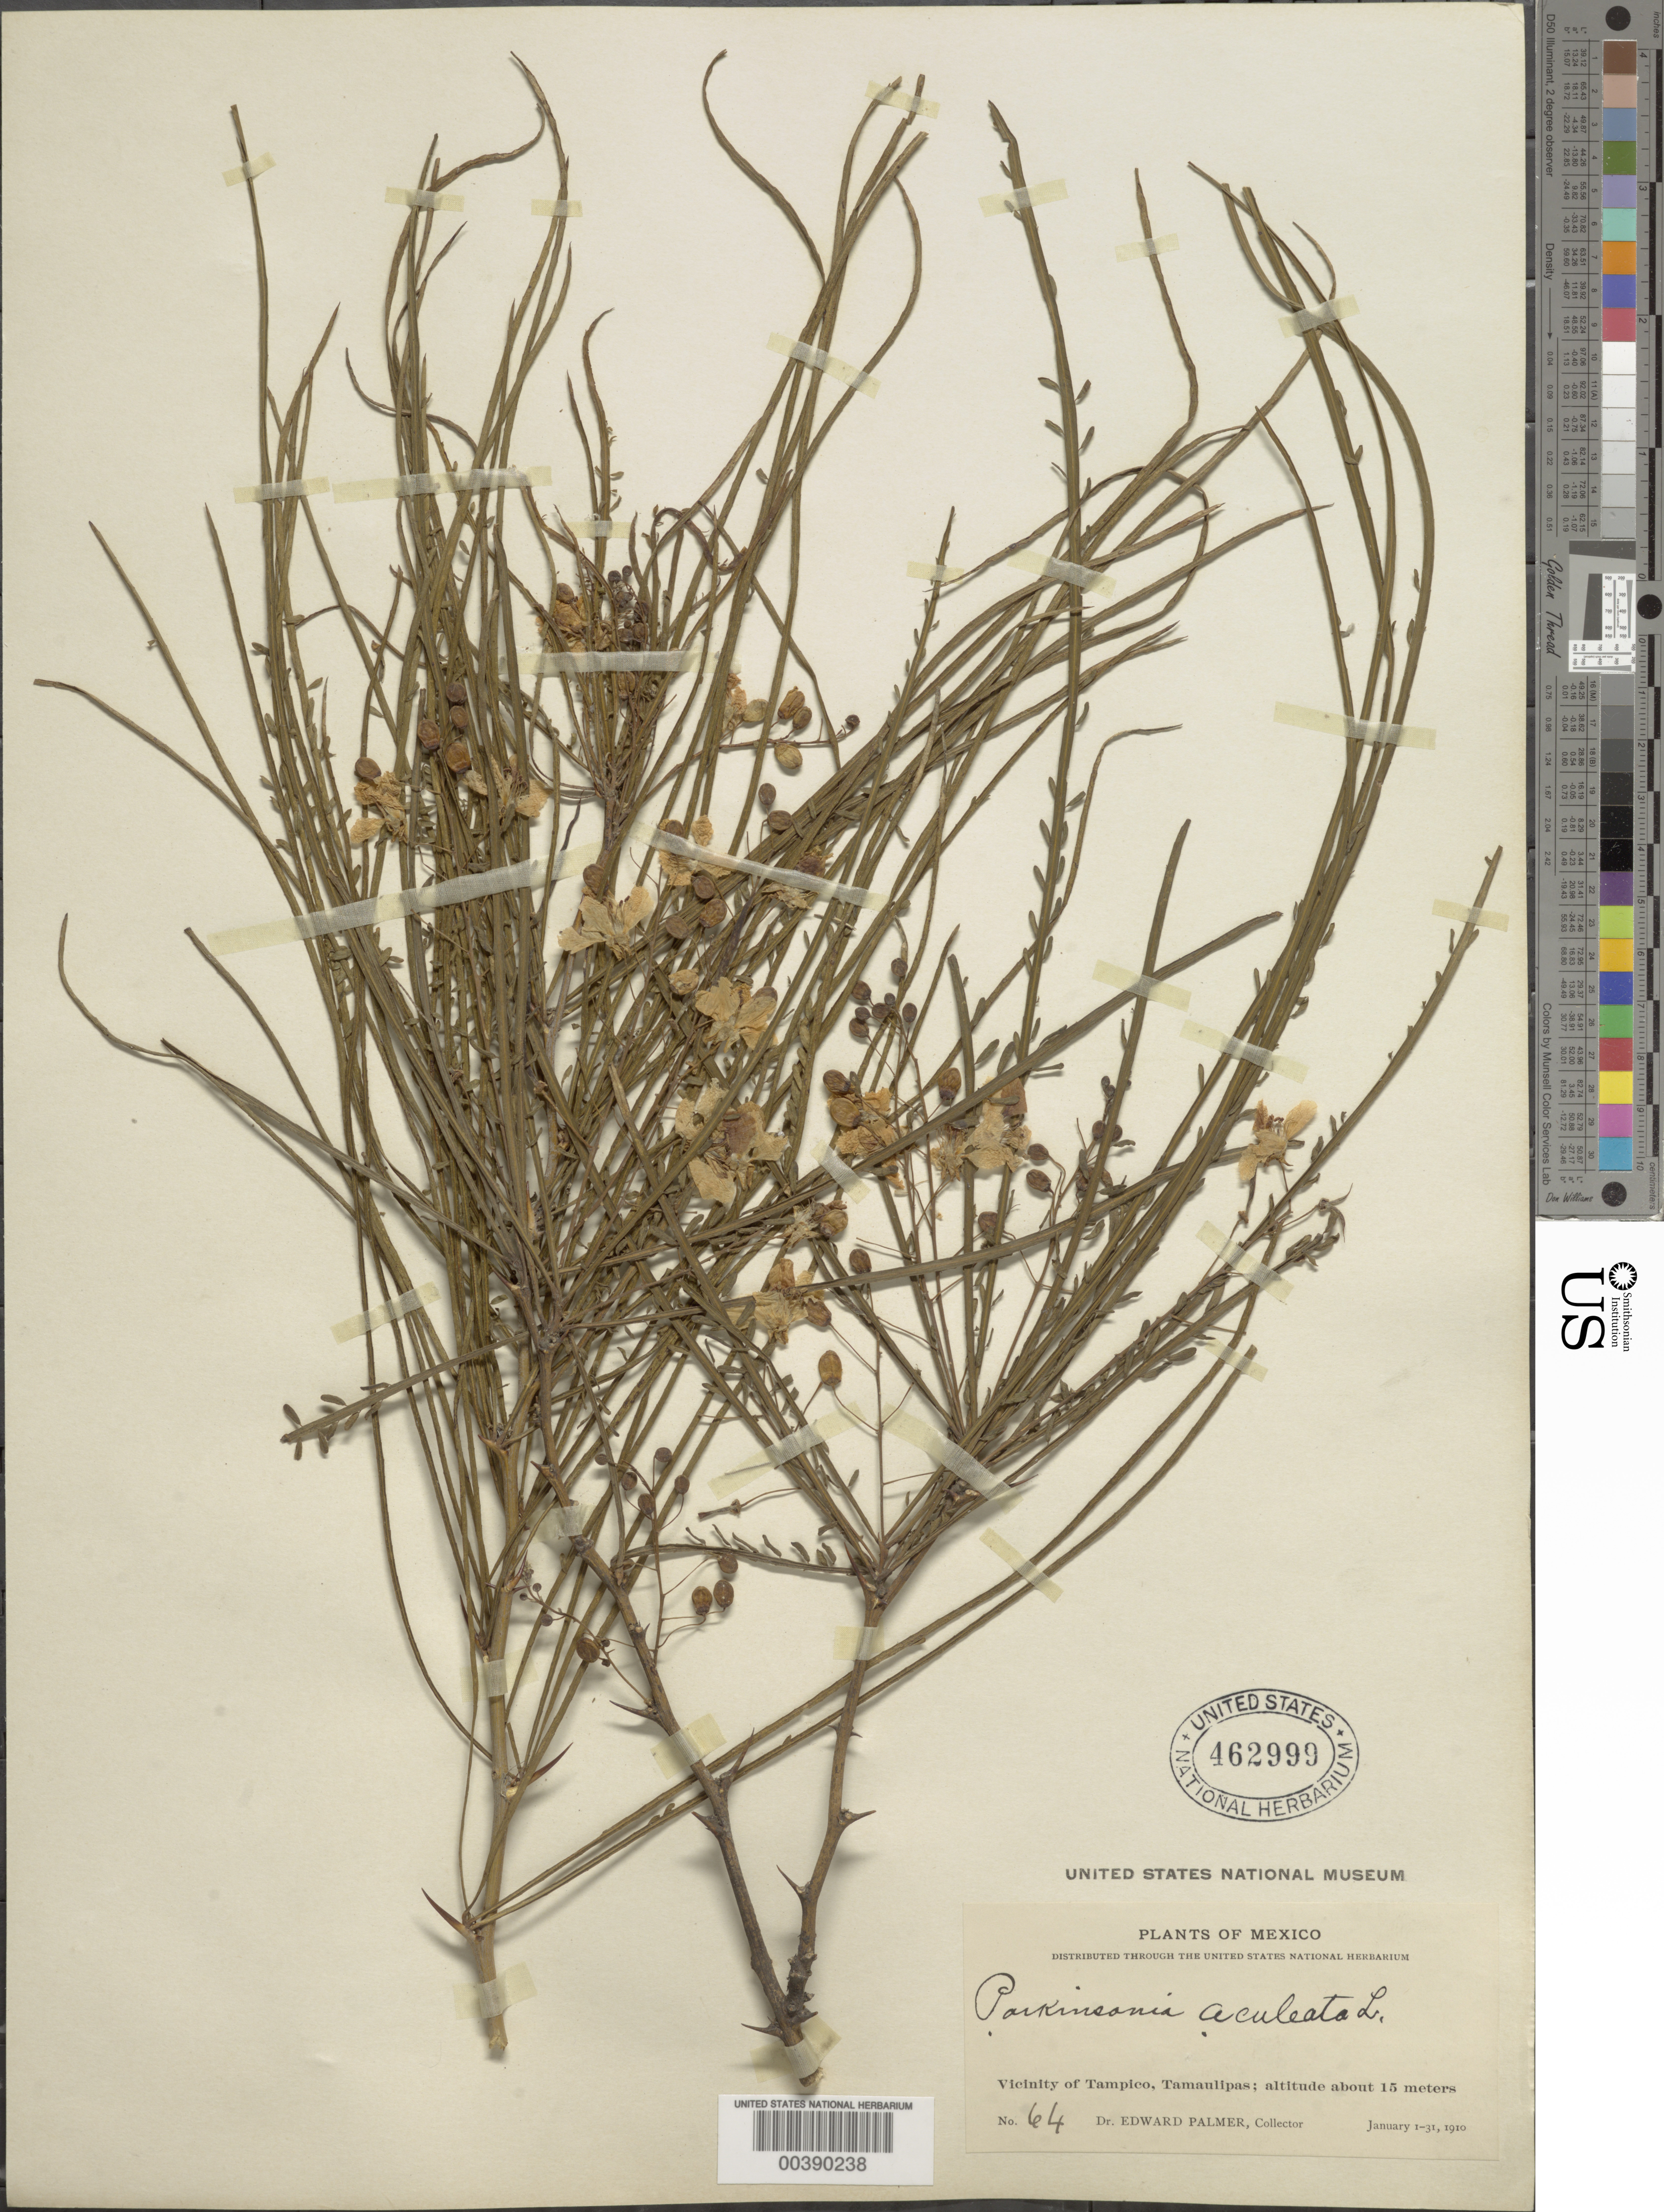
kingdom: Plantae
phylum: Tracheophyta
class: Magnoliopsida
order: Fabales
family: Fabaceae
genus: Parkinsonia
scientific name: Parkinsonia aculeata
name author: L.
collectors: E. Palmer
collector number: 64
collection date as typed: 01 Jan 1910 to 31 Jan 1910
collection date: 1910-01-01/1910-01-31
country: Mexico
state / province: Tamaulipas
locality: Vicinity of tampico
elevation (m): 15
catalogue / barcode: US 462999